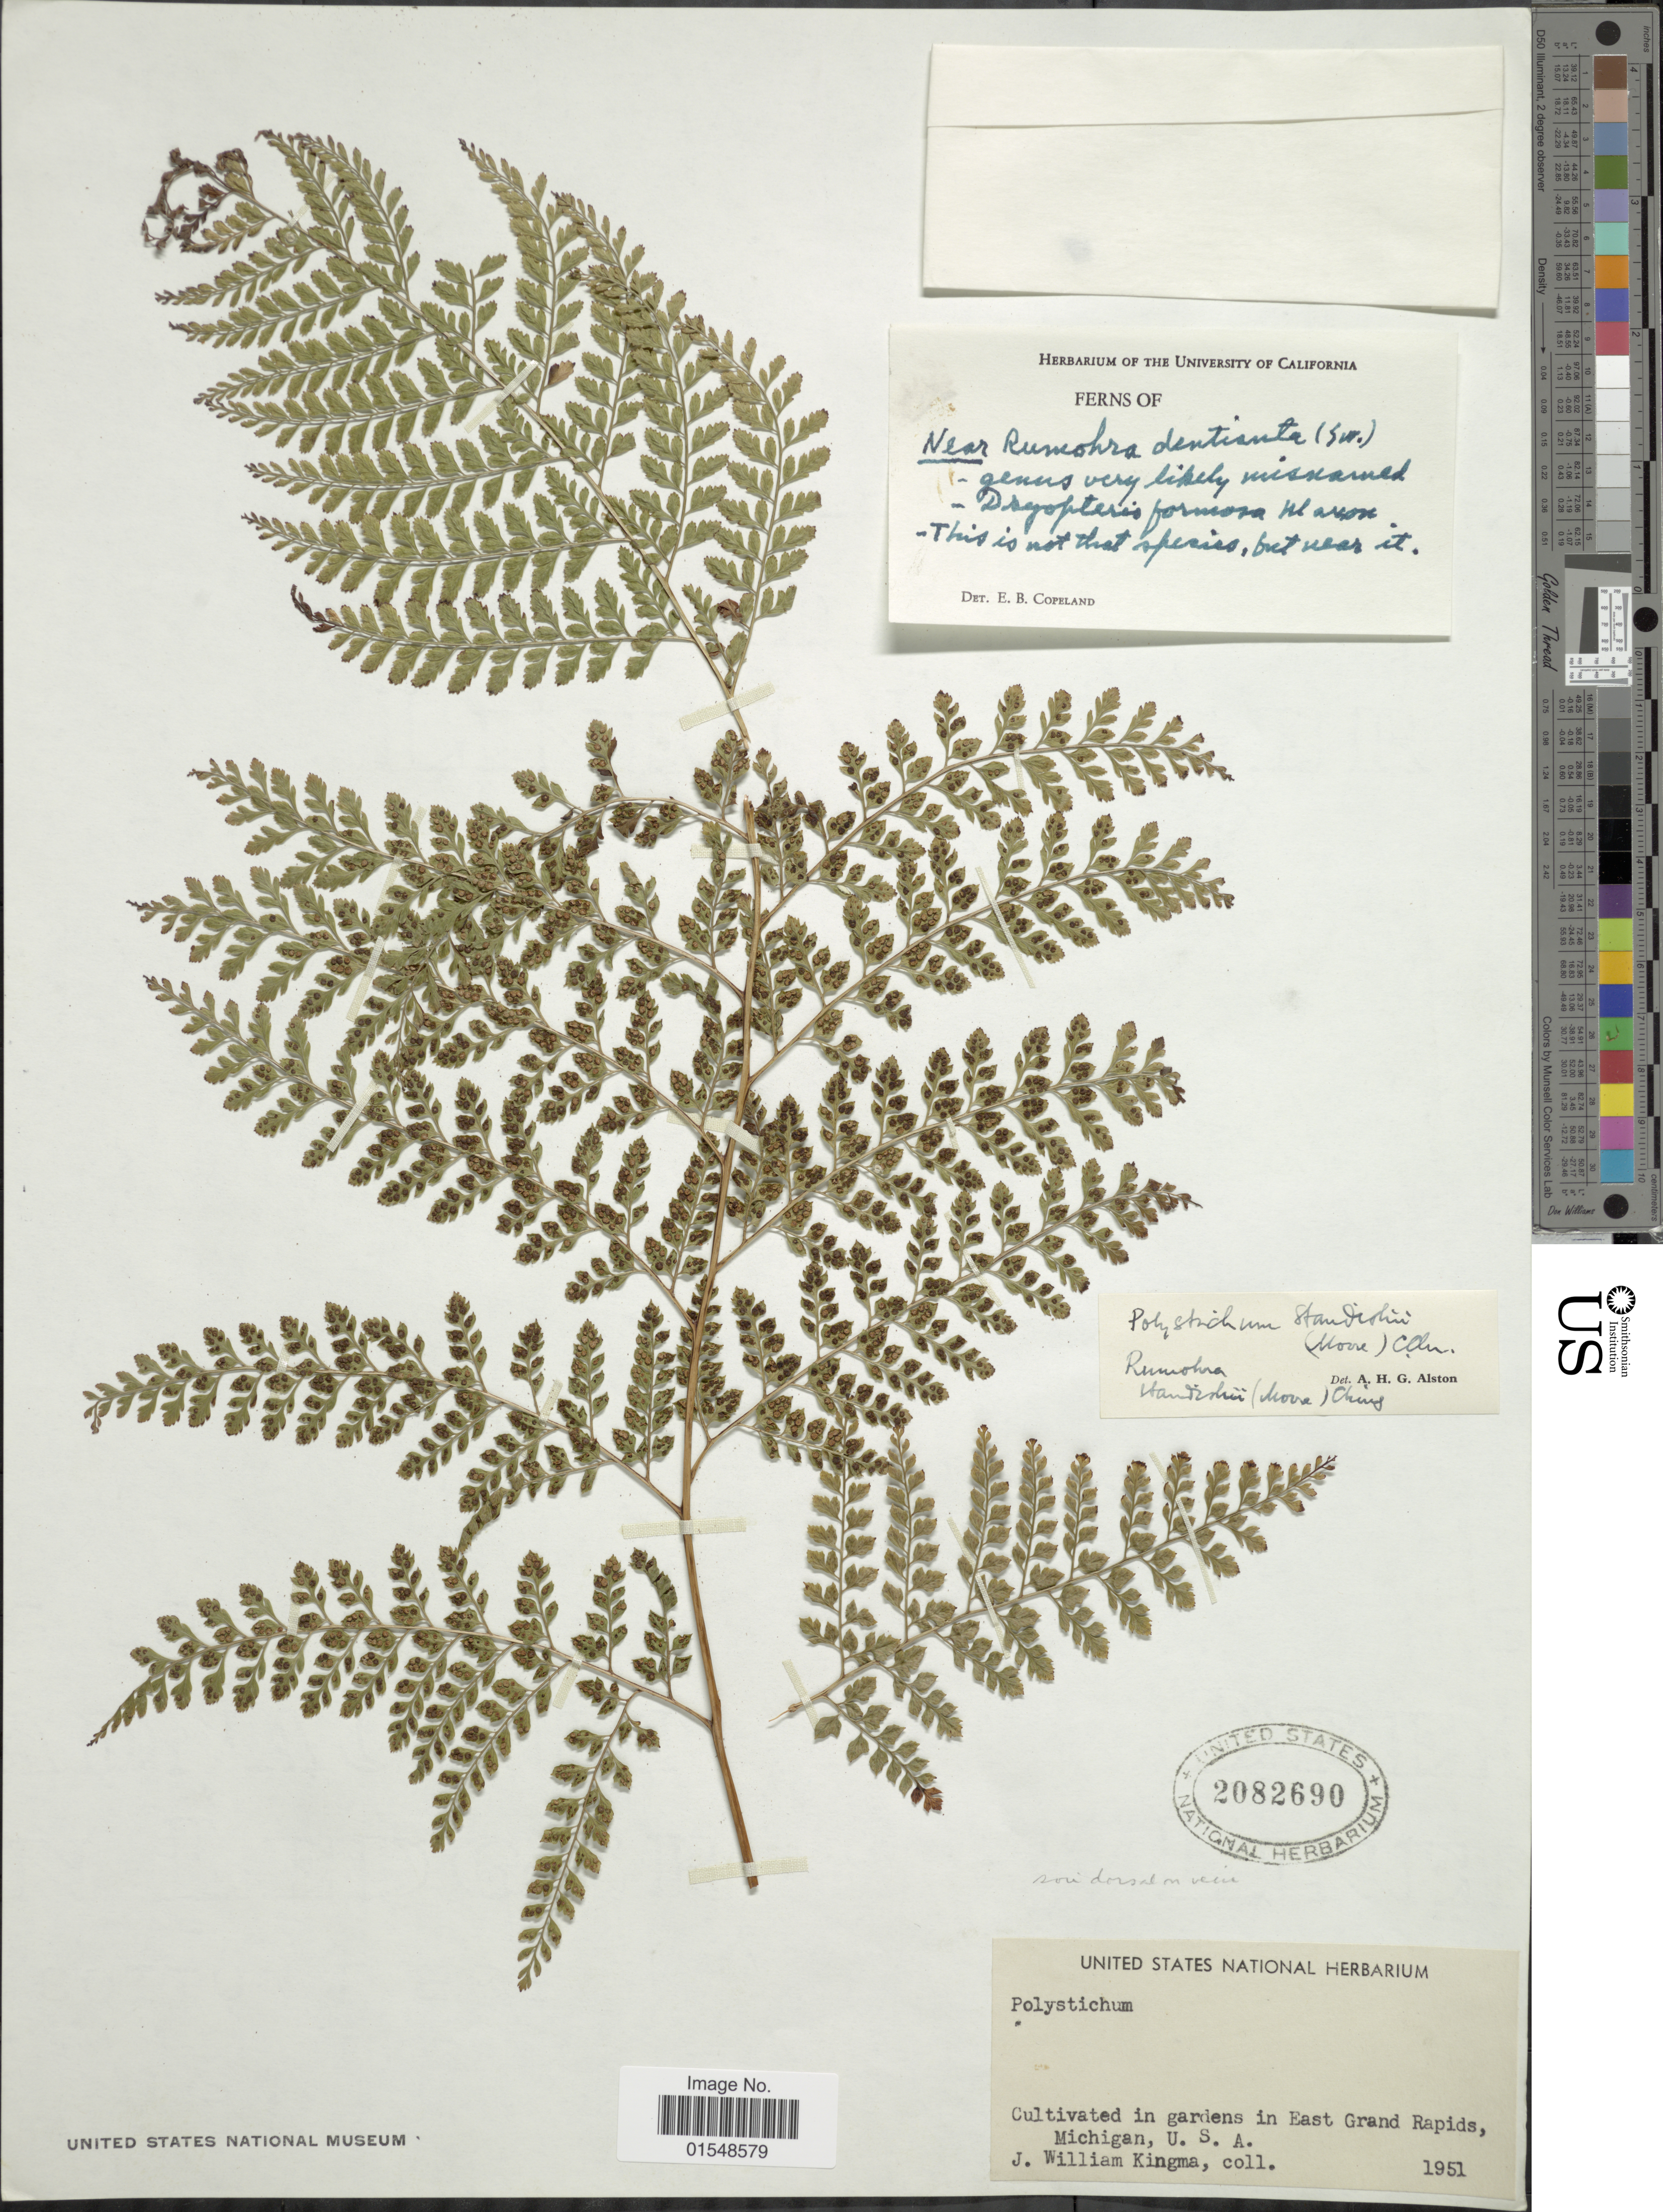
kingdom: Plantae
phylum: Tracheophyta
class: Polypodiopsida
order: Polypodiales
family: Dryopteridaceae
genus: Arachniodes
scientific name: Arachniodes standishii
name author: (T. Moore) Ohwi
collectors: J. Kingma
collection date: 1951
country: United States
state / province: Michigan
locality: East Grand Rapids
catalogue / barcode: US 2082690